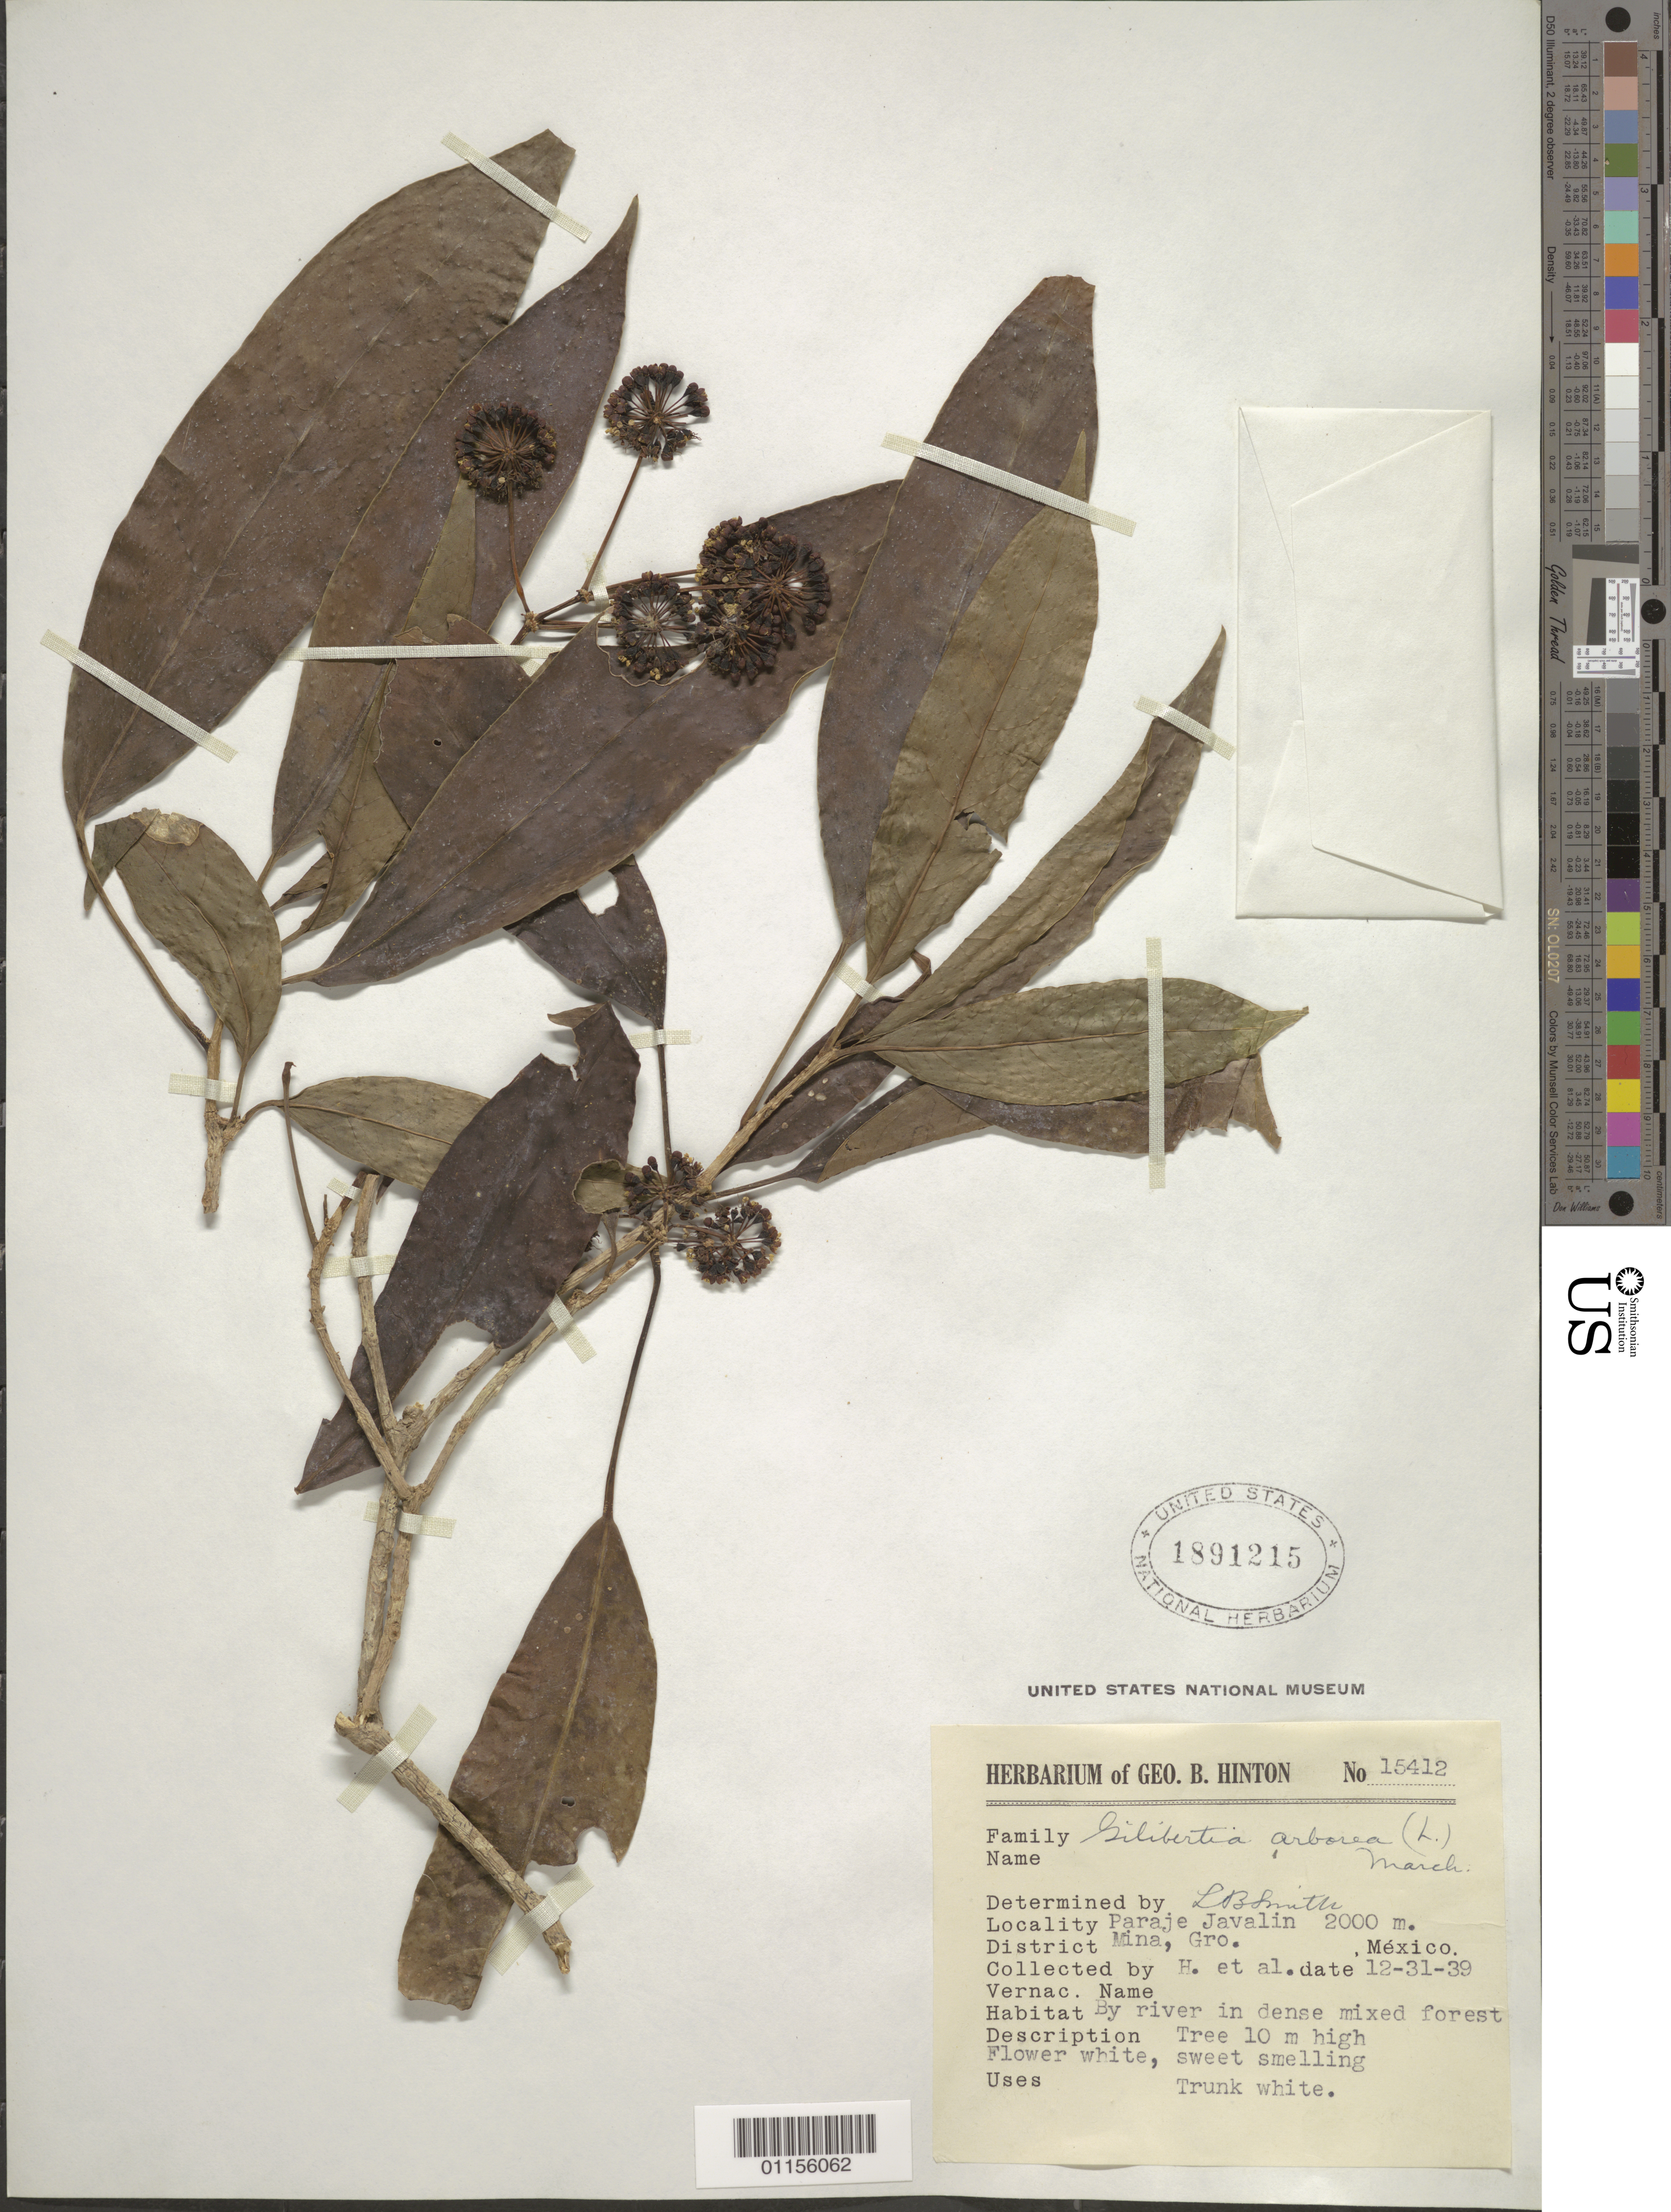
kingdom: Plantae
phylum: Tracheophyta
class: Magnoliopsida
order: Apiales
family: Araliaceae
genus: Dendropanax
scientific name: Dendropanax arboreus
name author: (L.) Decne. & Planch.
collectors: G. B. Hinton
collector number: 15412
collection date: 1939-12-31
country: Mexico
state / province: Guerrero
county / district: Mina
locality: Paraje Javalin.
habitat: Tree growing by river in dense mixed forest.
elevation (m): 2000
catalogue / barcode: US 1891215